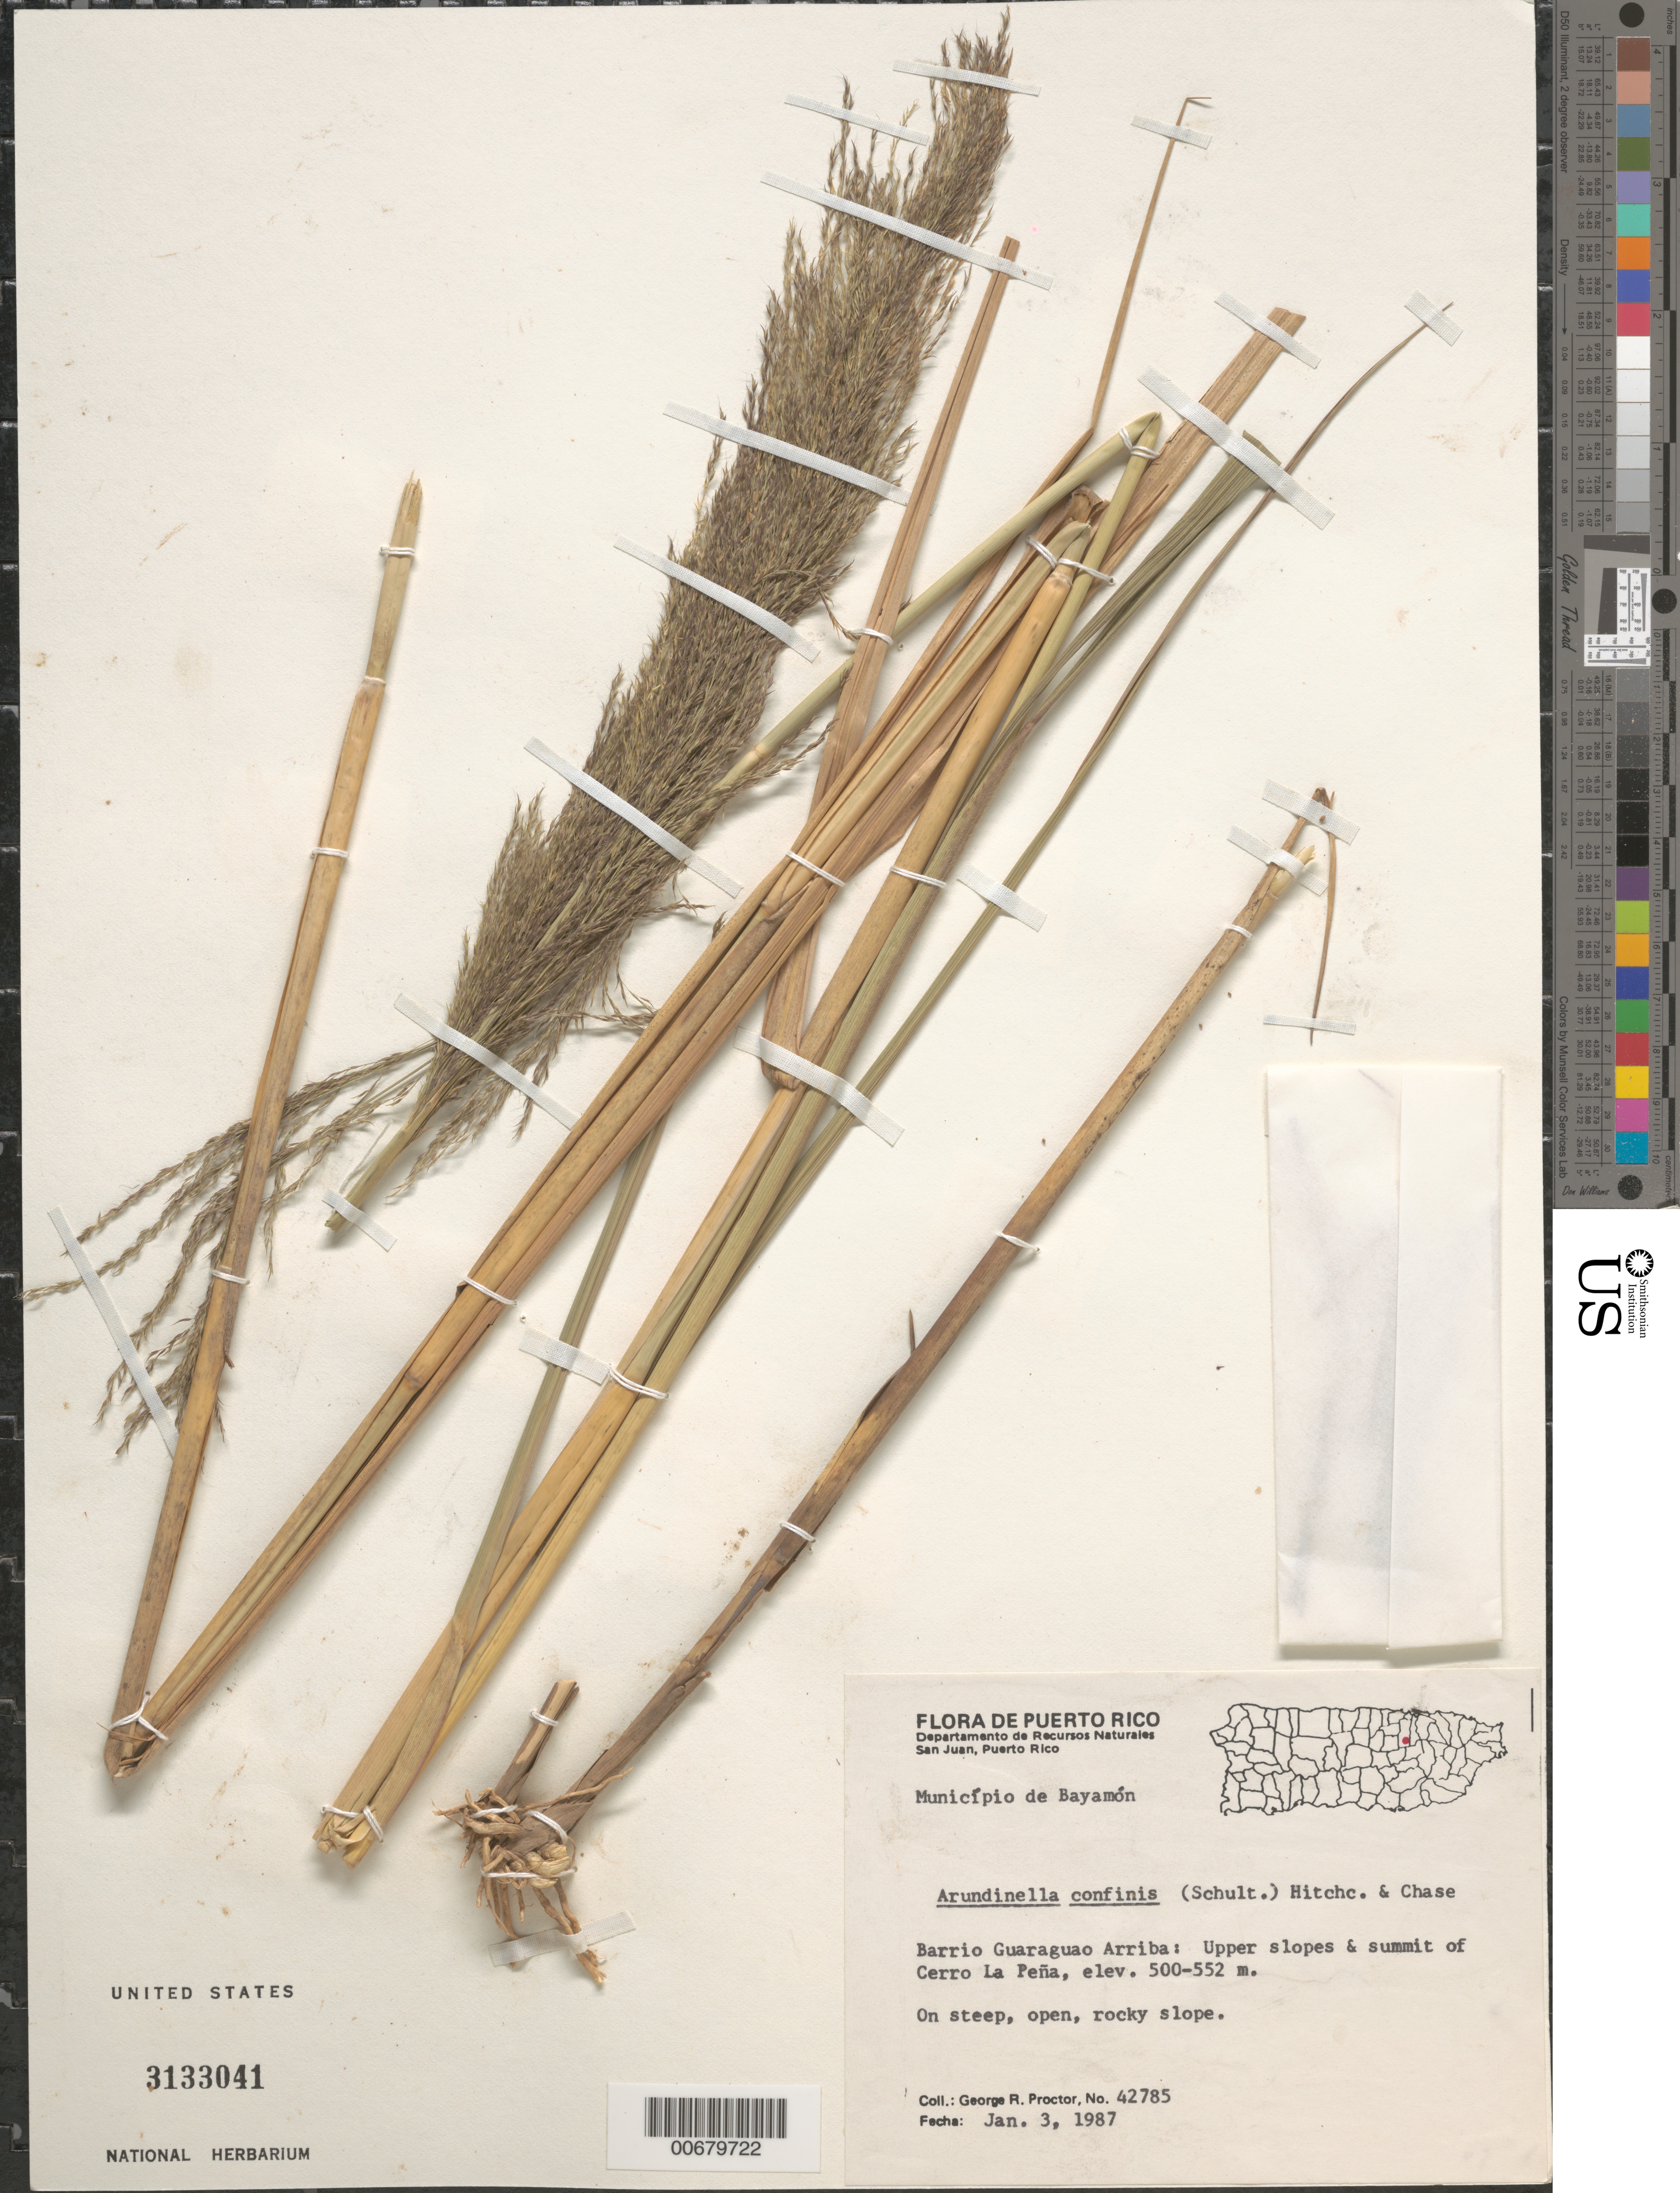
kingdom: Plantae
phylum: Tracheophyta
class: Liliopsida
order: Poales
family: Poaceae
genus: Arundinella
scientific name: Arundinella hispida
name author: (Humb. & Bonpl. ex Willd.) Kuntze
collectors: G. R. Proctor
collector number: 42785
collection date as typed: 03 Jan 1987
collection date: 1987-01-03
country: Puerto Rico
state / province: Bayamón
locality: Barrio Guaraguao Arriba: Upper slopes & summit of Cerro La Pena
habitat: On steep, open, rocky slope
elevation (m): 500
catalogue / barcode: US 3133041